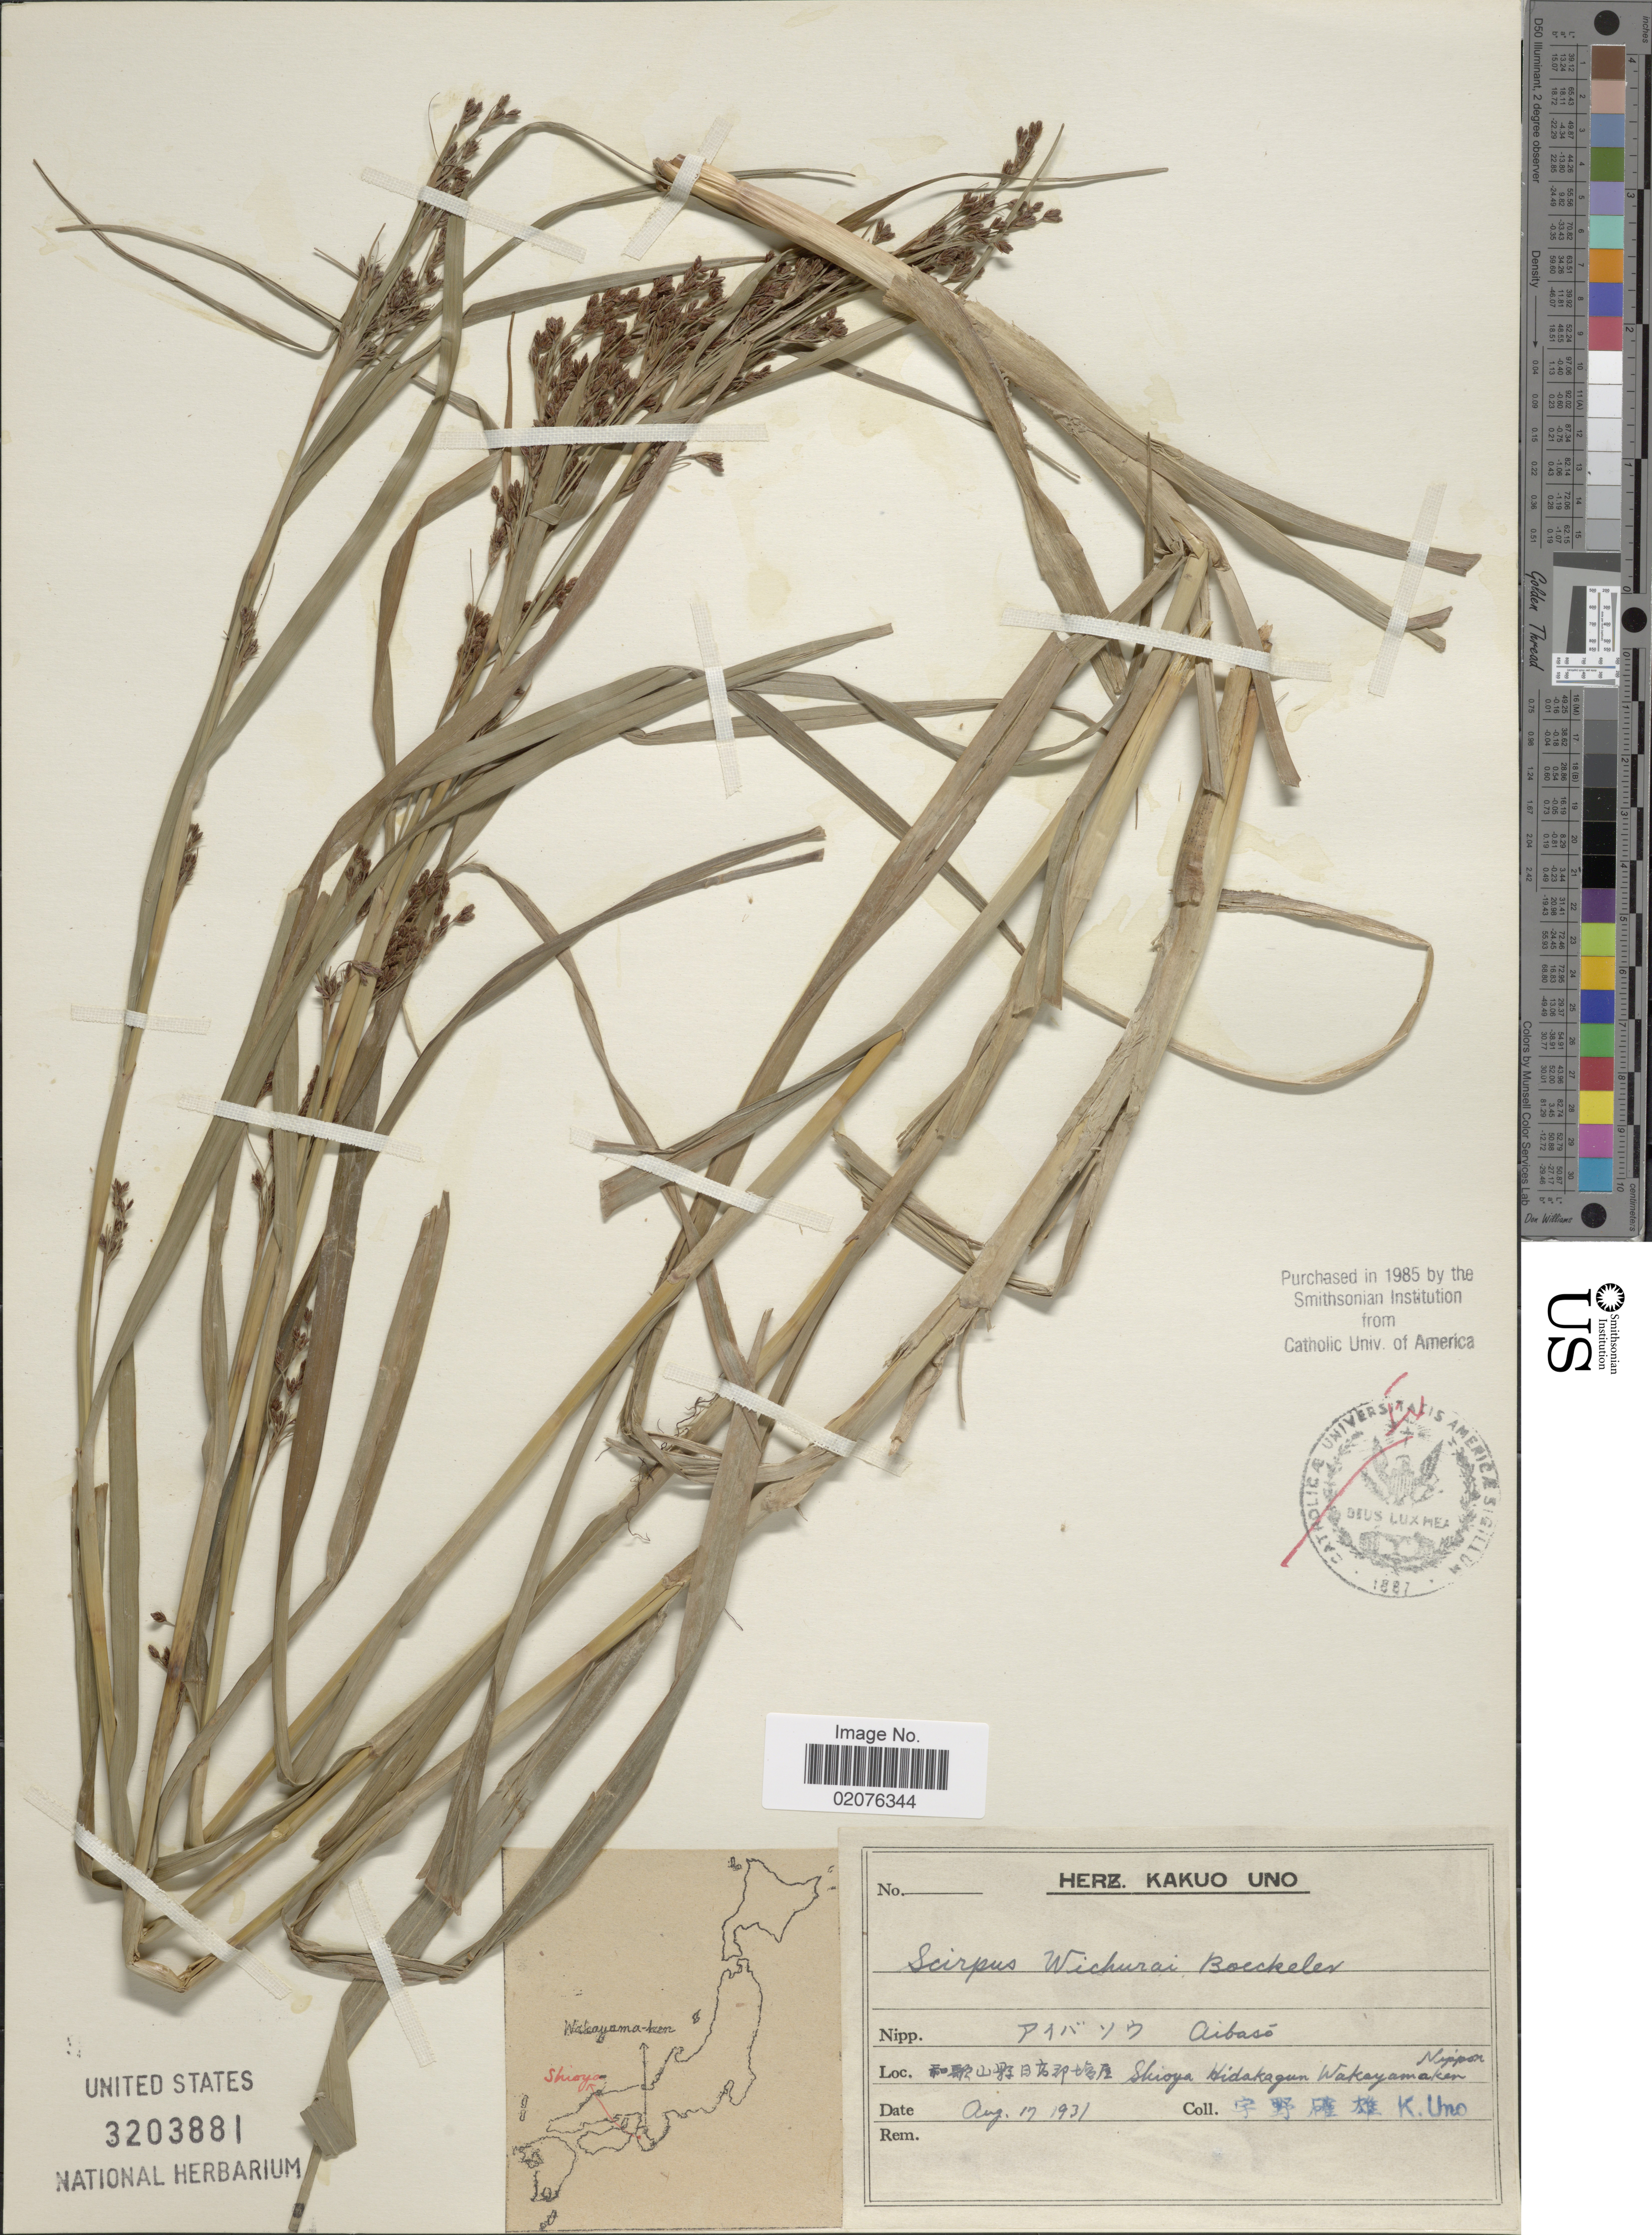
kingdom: Plantae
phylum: Tracheophyta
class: Liliopsida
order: Poales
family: Cyperaceae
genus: Scirpus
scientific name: Scirpus wichurae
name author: Boeckeler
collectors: K. Uno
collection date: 1931-08-17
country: Japan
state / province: Wakayama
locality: Shioya. Hidakagun Wakayamaken, Nippon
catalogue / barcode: US 3203881